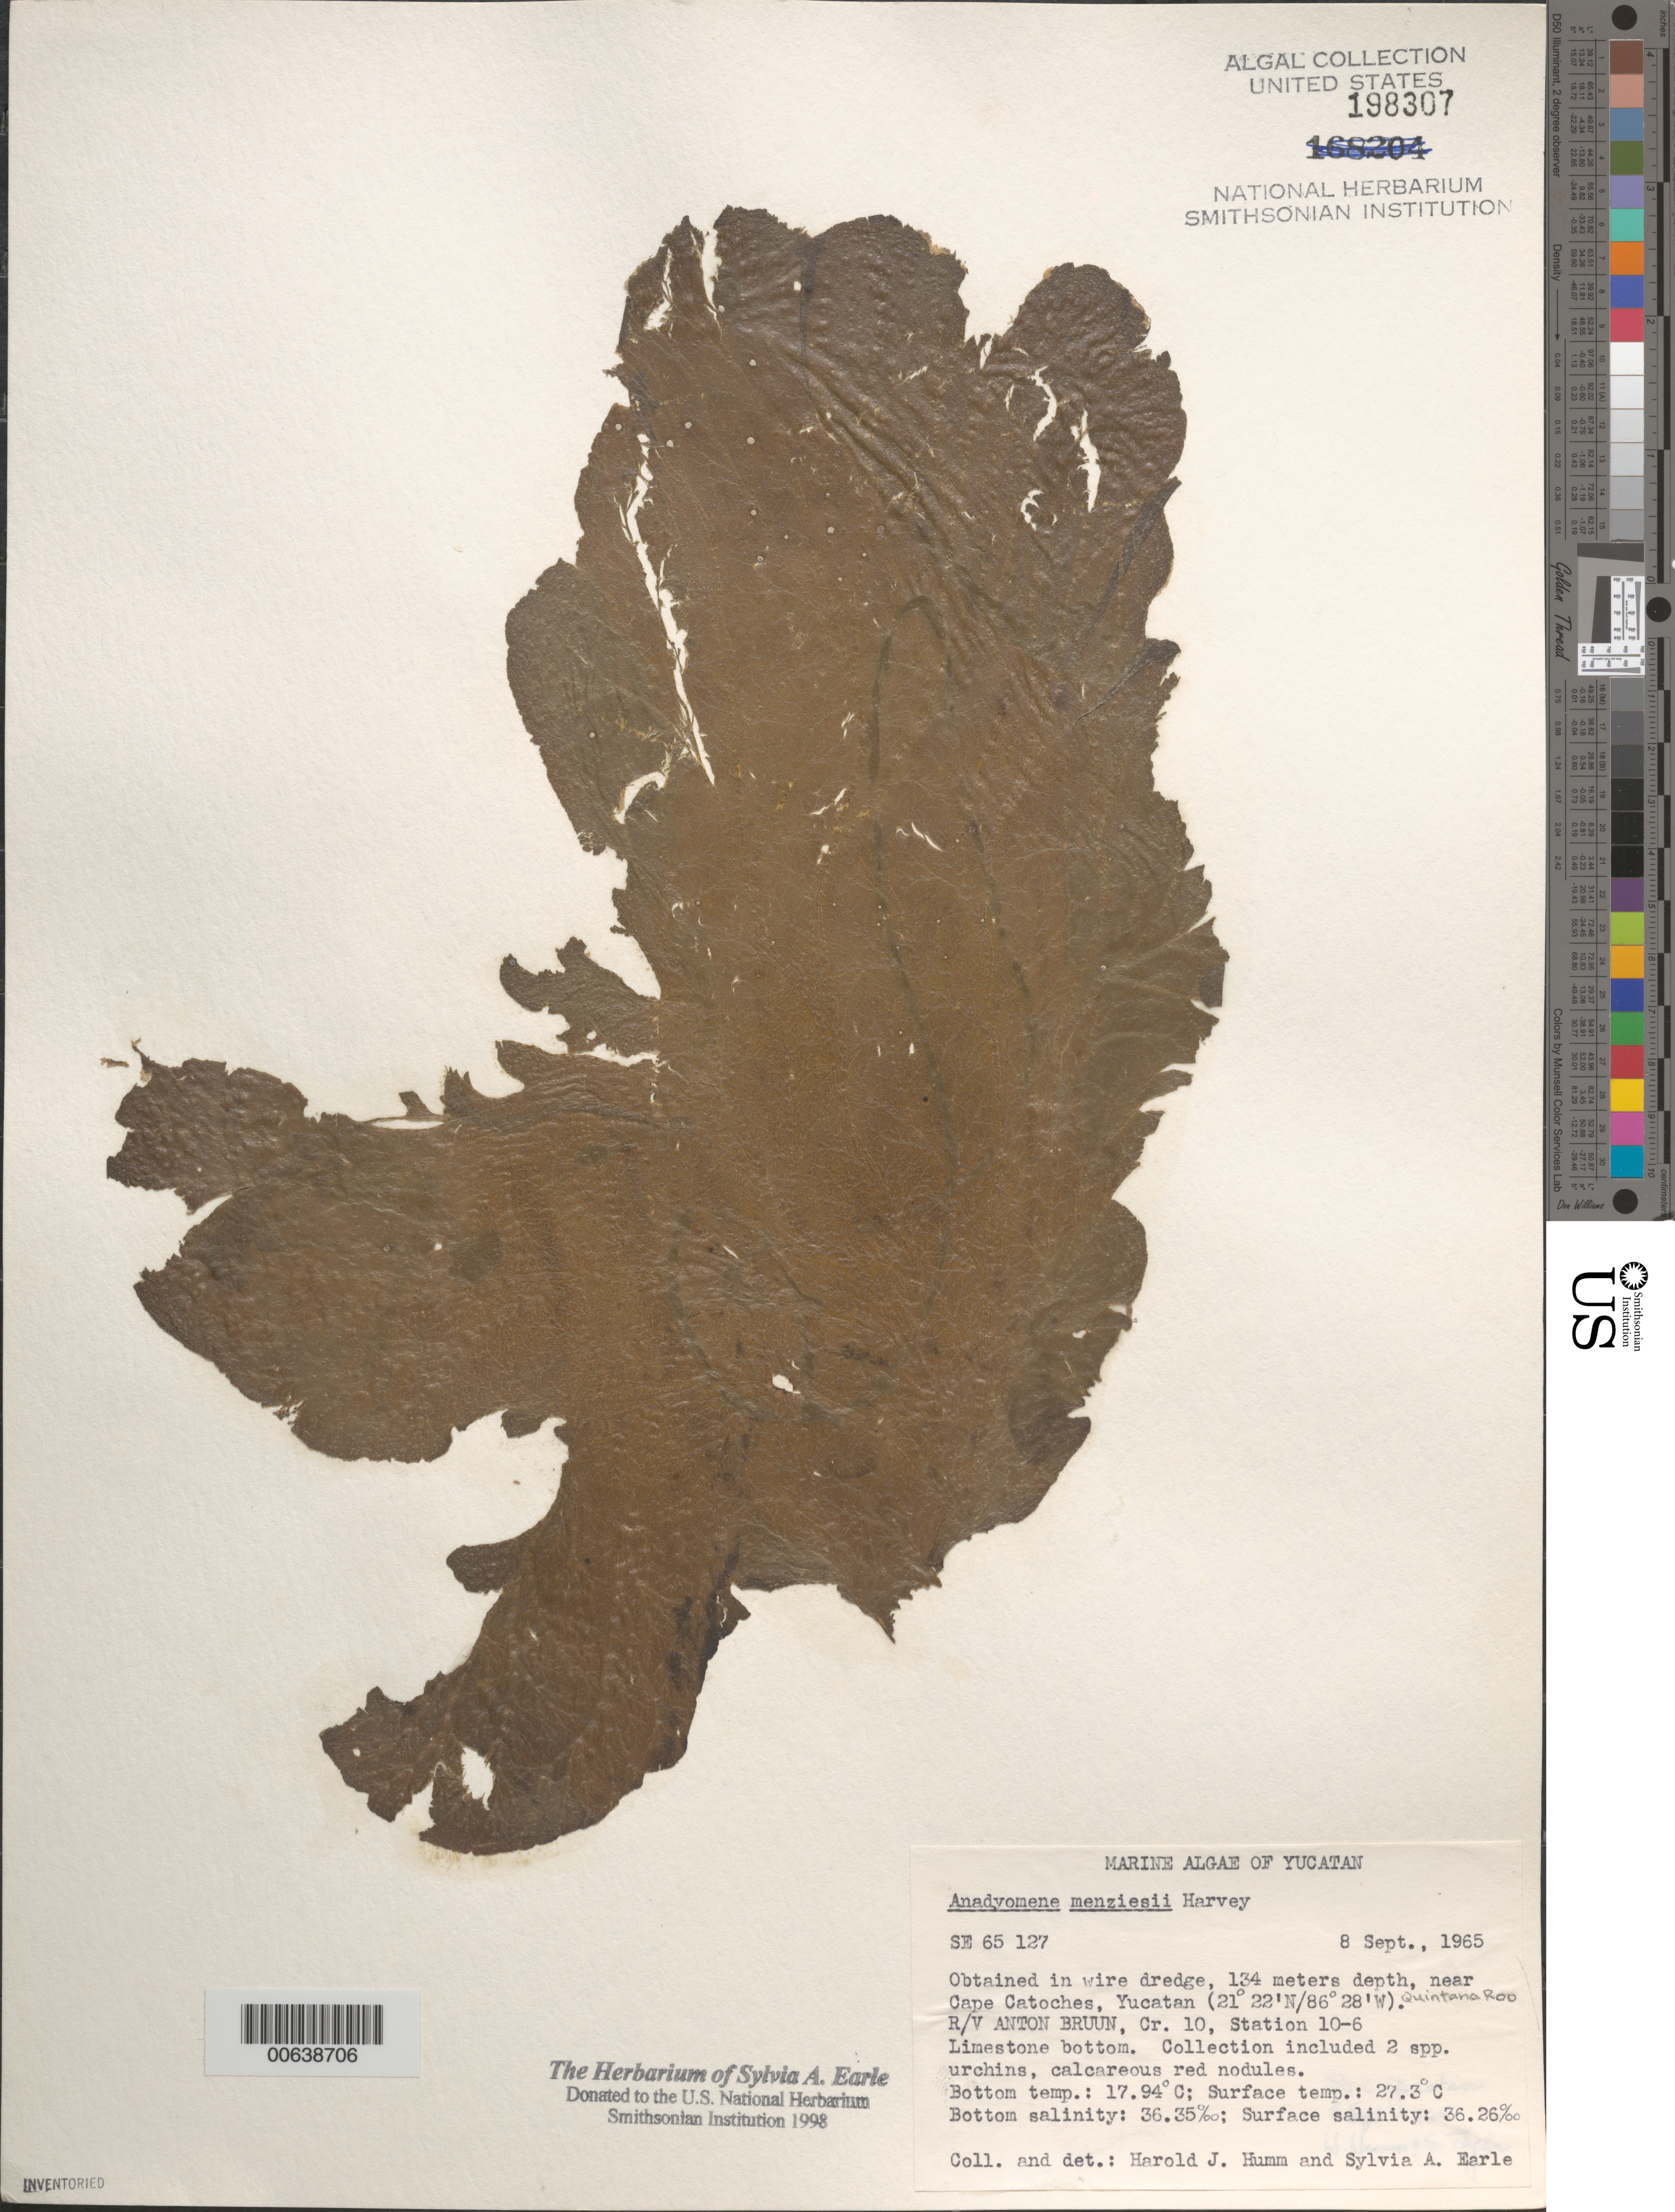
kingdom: Plantae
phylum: Chlorophyta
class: Ulvophyceae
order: Cladophorales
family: Anadyomenaceae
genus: Anadyomene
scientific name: Anadyomene menziesii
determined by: Humm, Harold J.; Earle, S. A.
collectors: S. A. Earle & H. J. Humm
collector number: Se 65127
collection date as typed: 08 Sep 1965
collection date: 1965-09-08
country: Mexico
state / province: Quintana Roo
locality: Yucatan Peninsula, near Cape Catoches, Campeche Banks, Caribbean Sea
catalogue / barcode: US 198307